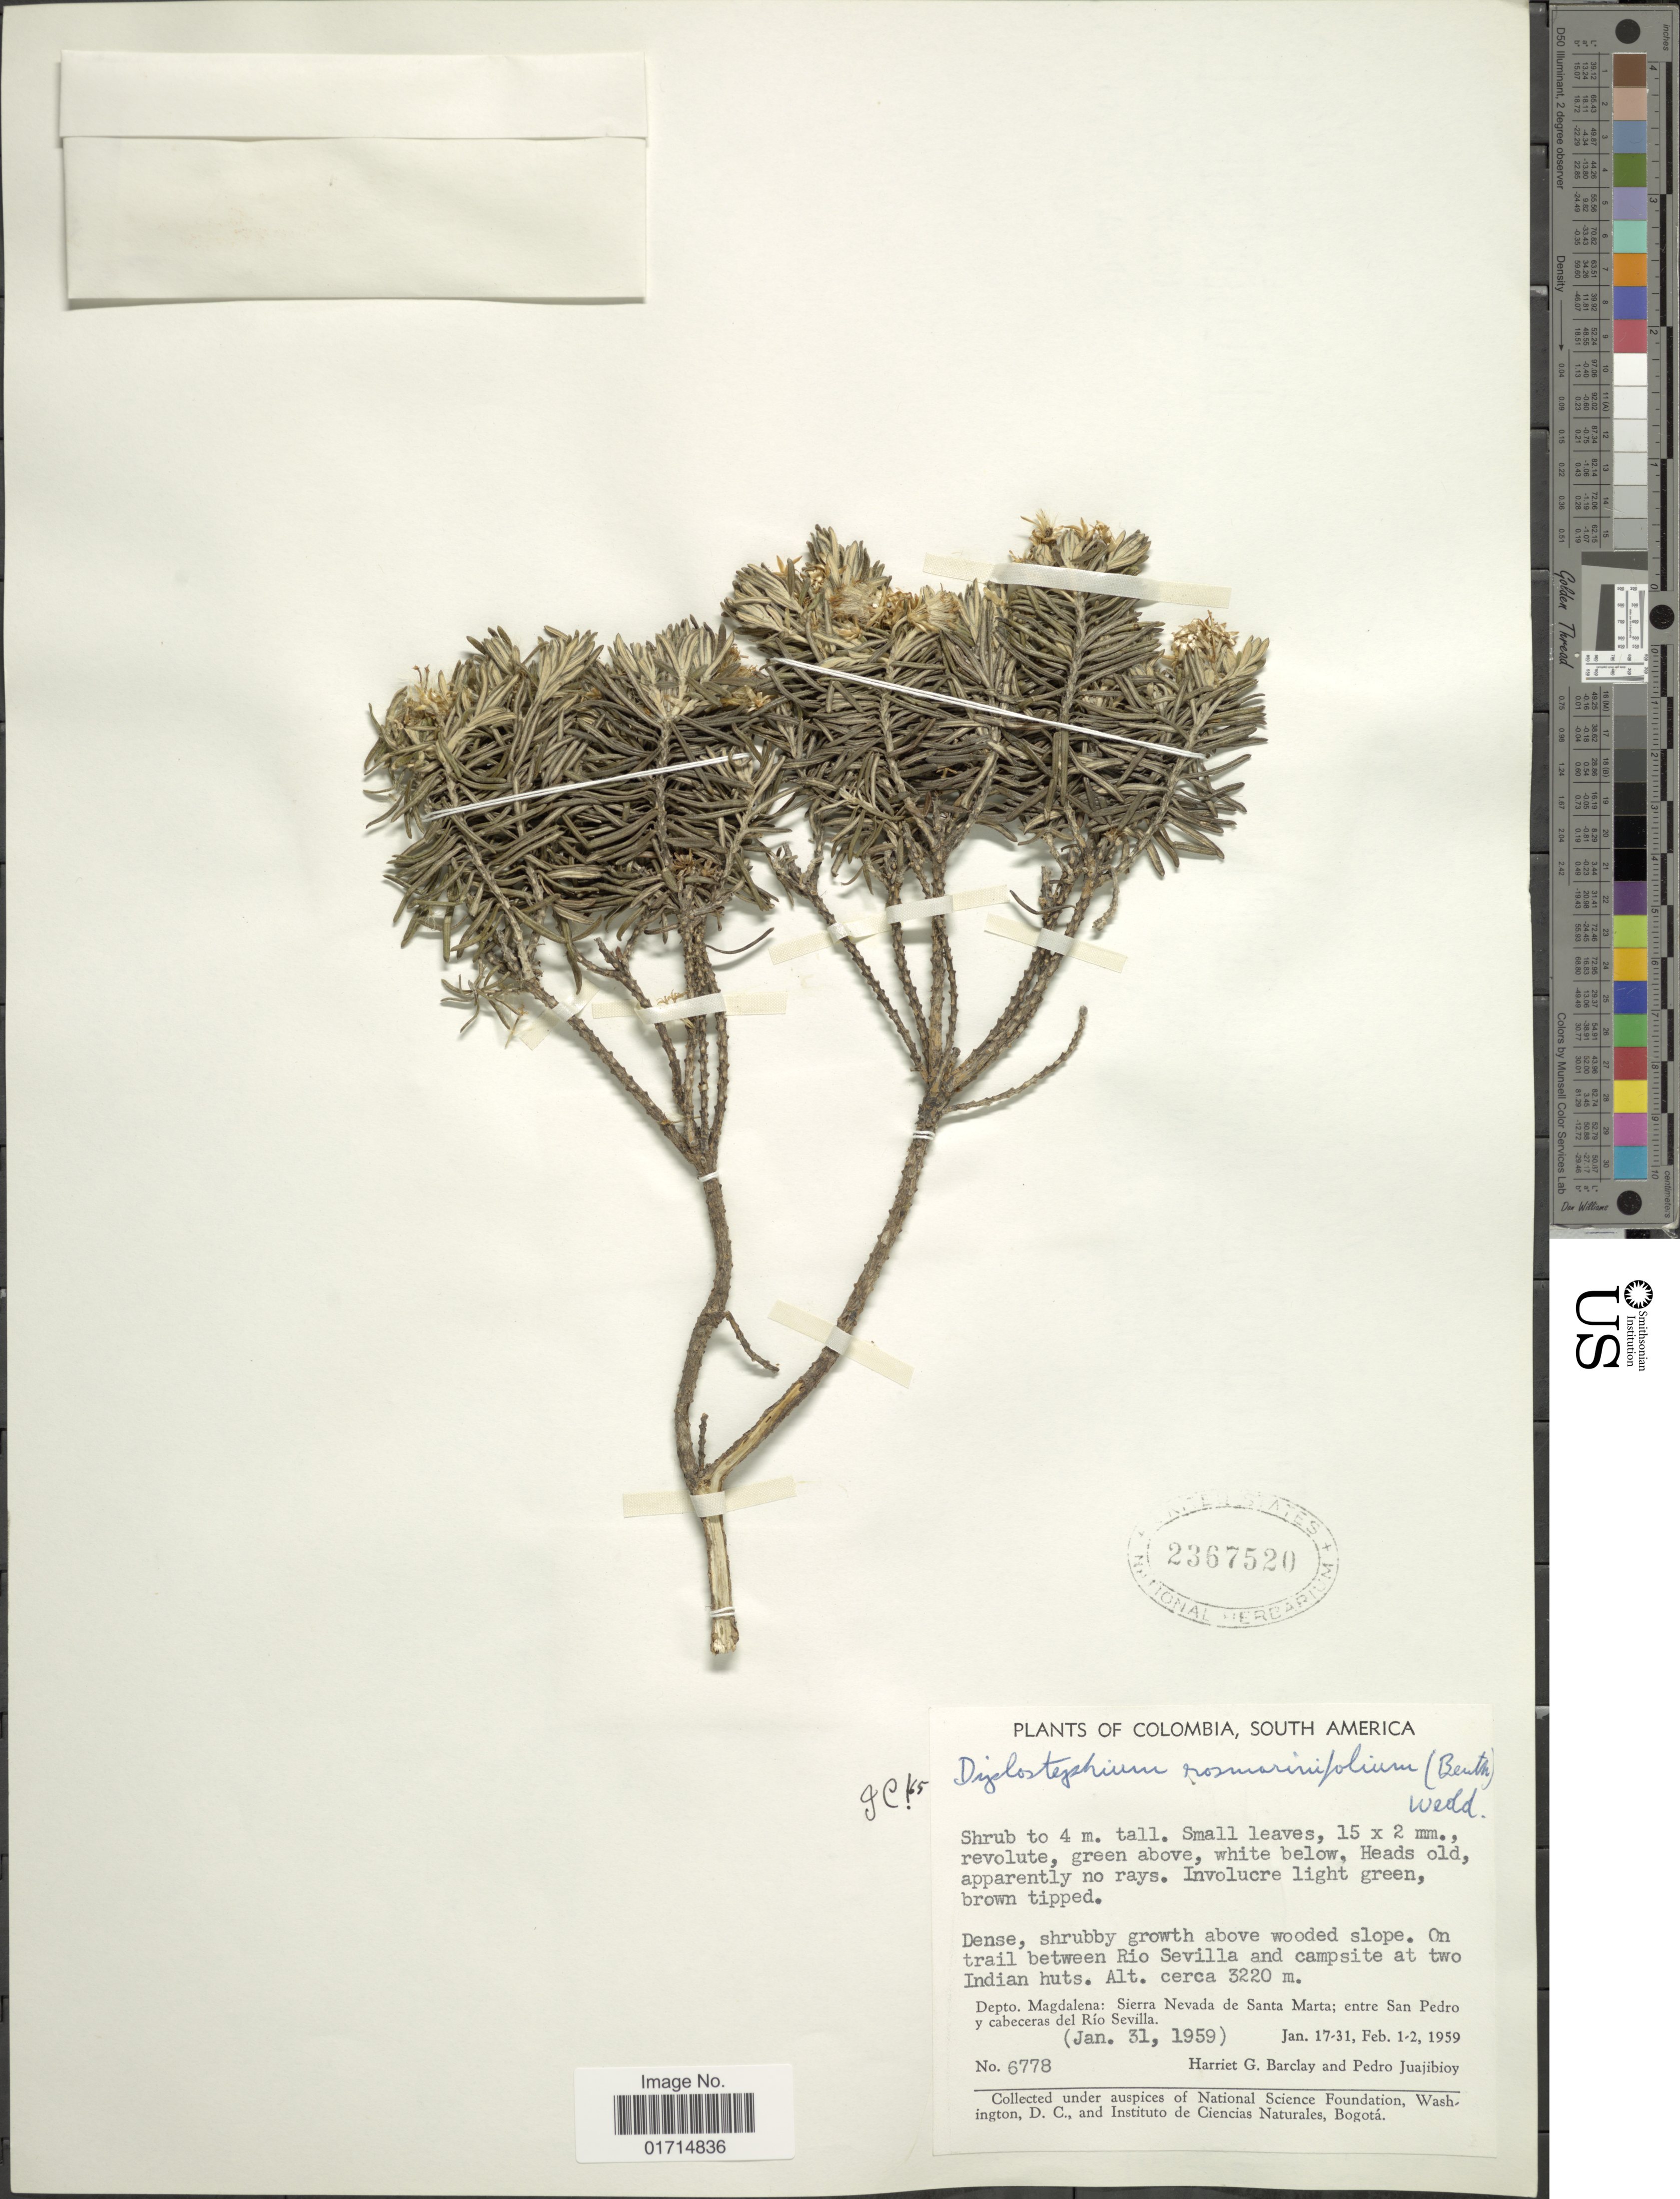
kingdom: Plantae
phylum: Tracheophyta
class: Magnoliopsida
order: Asterales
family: Asteraceae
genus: Diplostephium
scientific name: Diplostephium rosmarinifolium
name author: (Benth.) Wedd.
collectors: H. G. Barclay & P. Juajibioy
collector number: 6778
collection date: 1959-01-31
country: Colombia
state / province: Magdalena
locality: Colombia, South America. Depto. Magdalena: Sierra Nevada de Santa Marta; entre San Pedro y cabeceras del Rio Sevilla. On the trail between Rio Sevilla and campsite at two Indian huts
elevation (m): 3220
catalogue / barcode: US 2367520